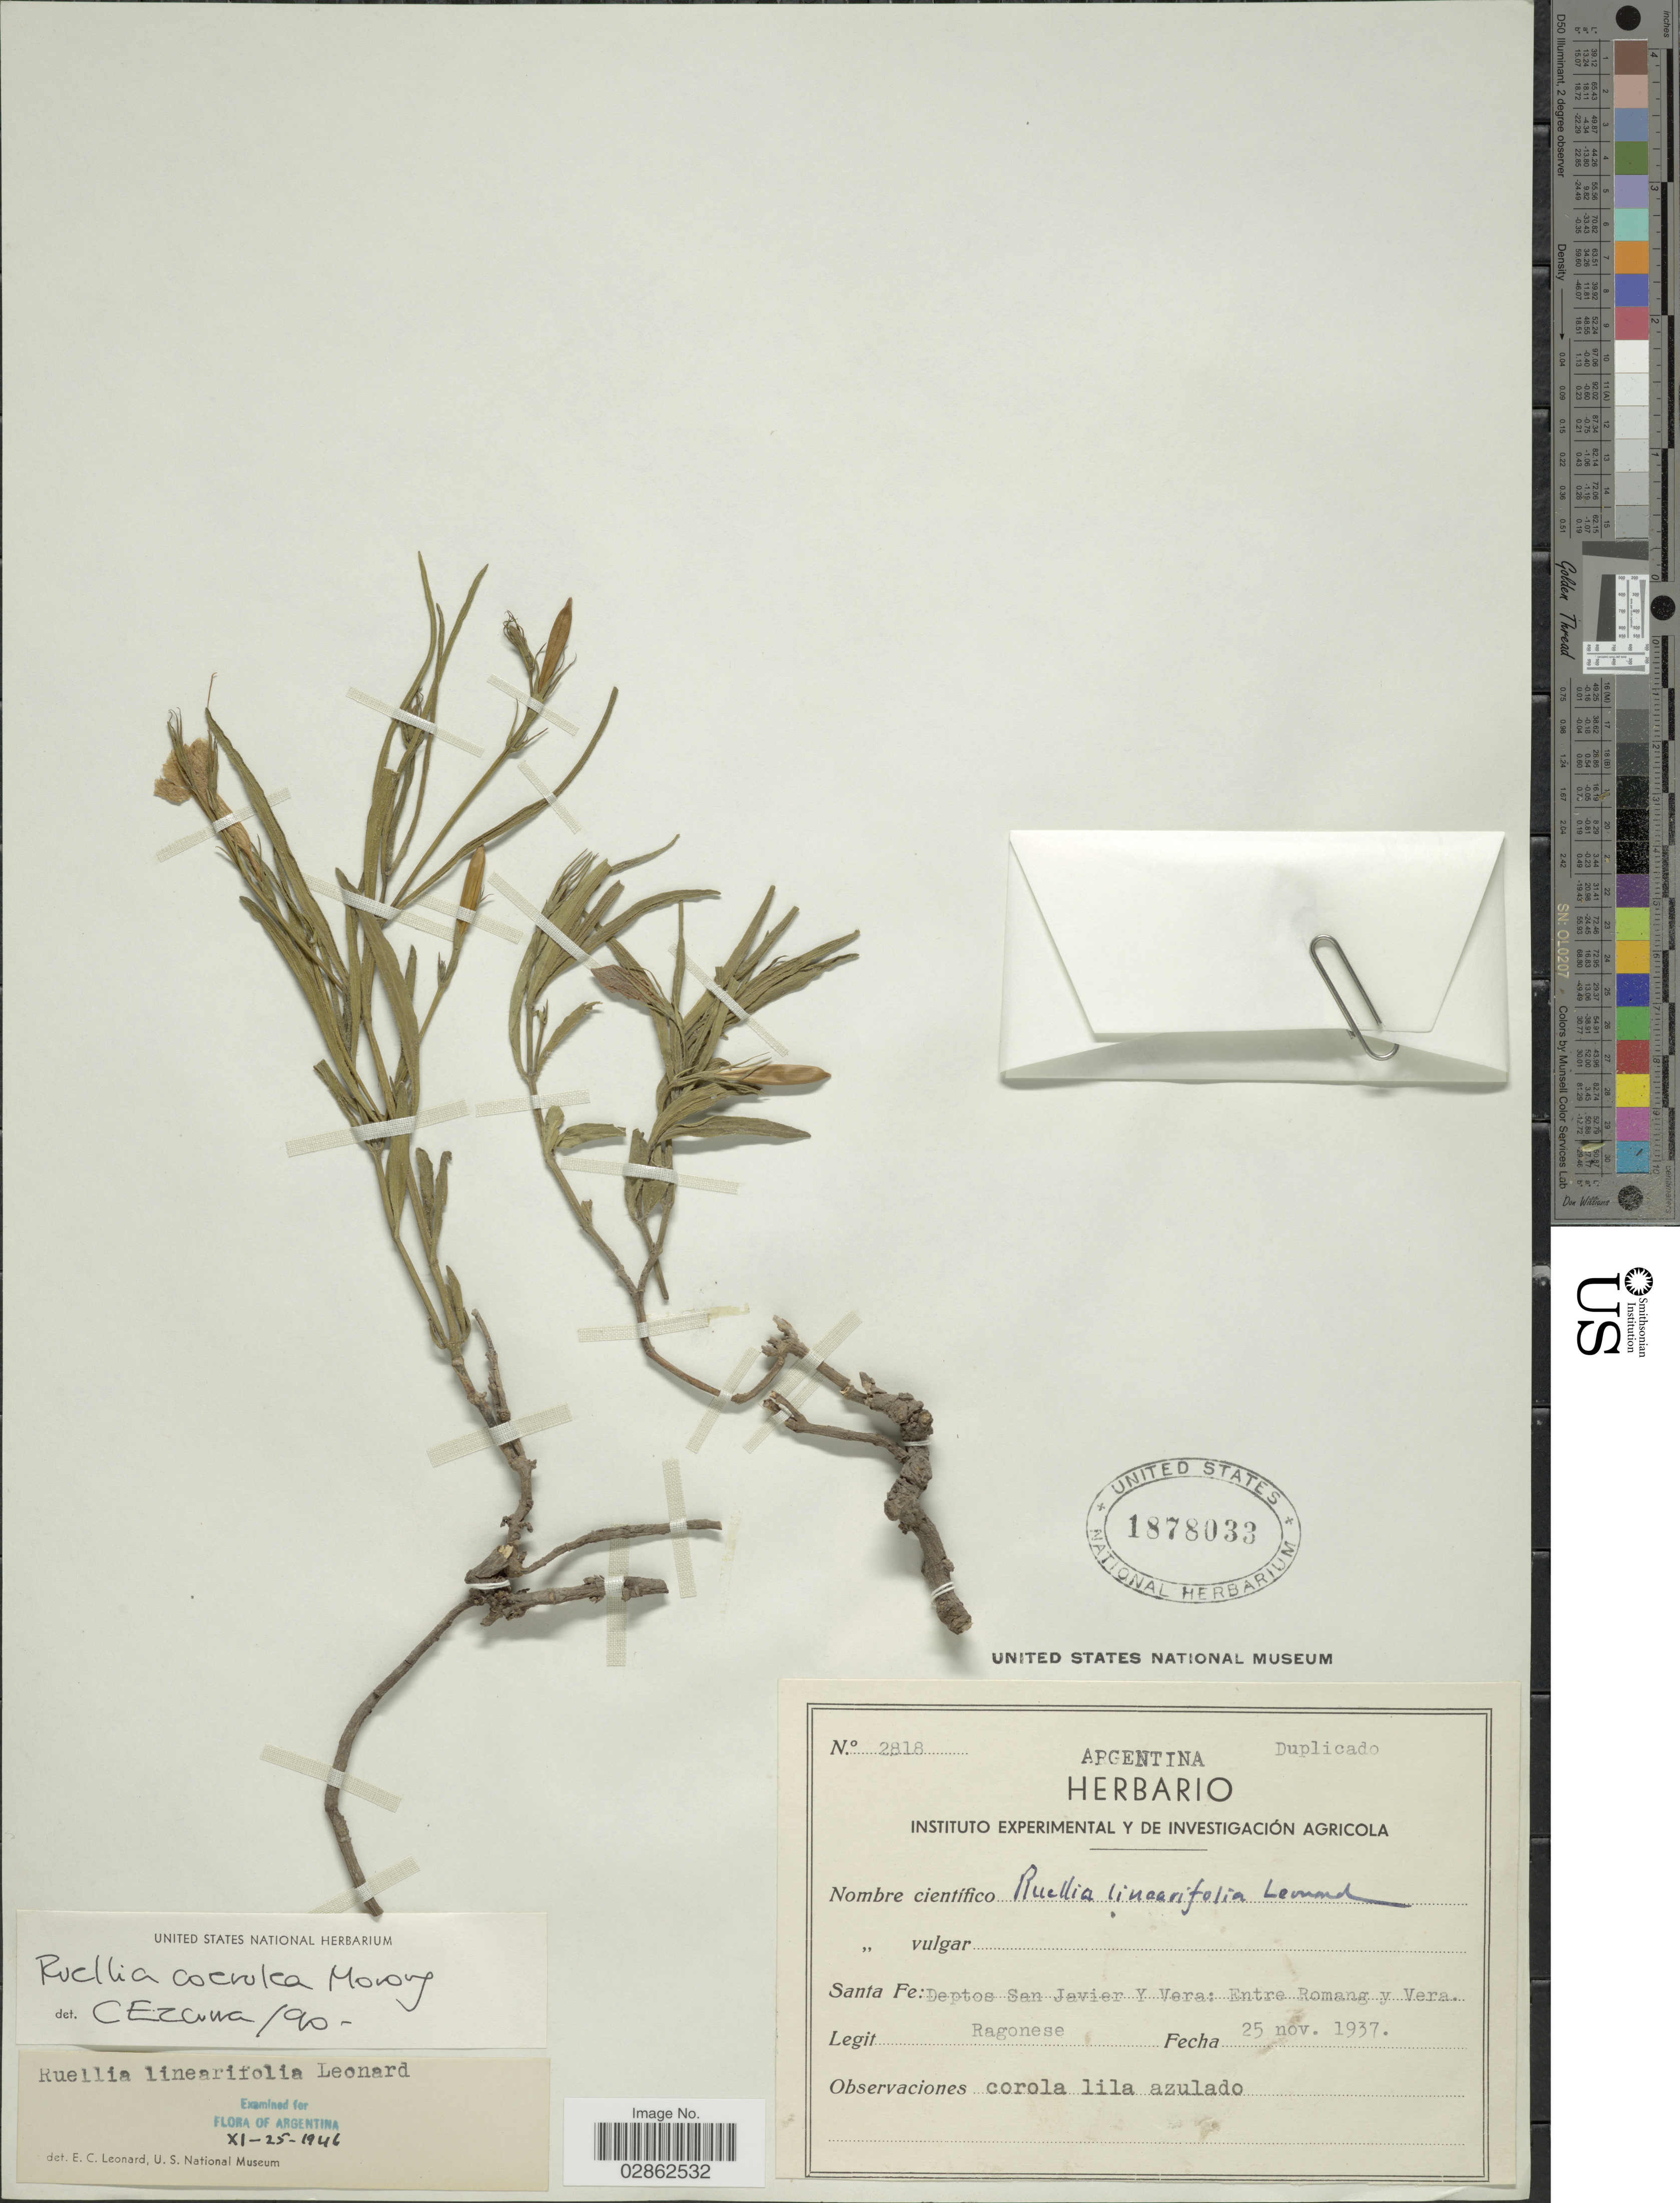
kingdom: Plantae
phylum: Tracheophyta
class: Magnoliopsida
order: Lamiales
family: Acanthaceae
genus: Ruellia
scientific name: Ruellia coerulea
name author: Morong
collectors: Ragonese, --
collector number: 2818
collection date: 1937-11-25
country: Argentina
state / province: Santa Fe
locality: Deptos San Javier y Vera: Entre Romang y Vera.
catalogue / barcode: US 1878033